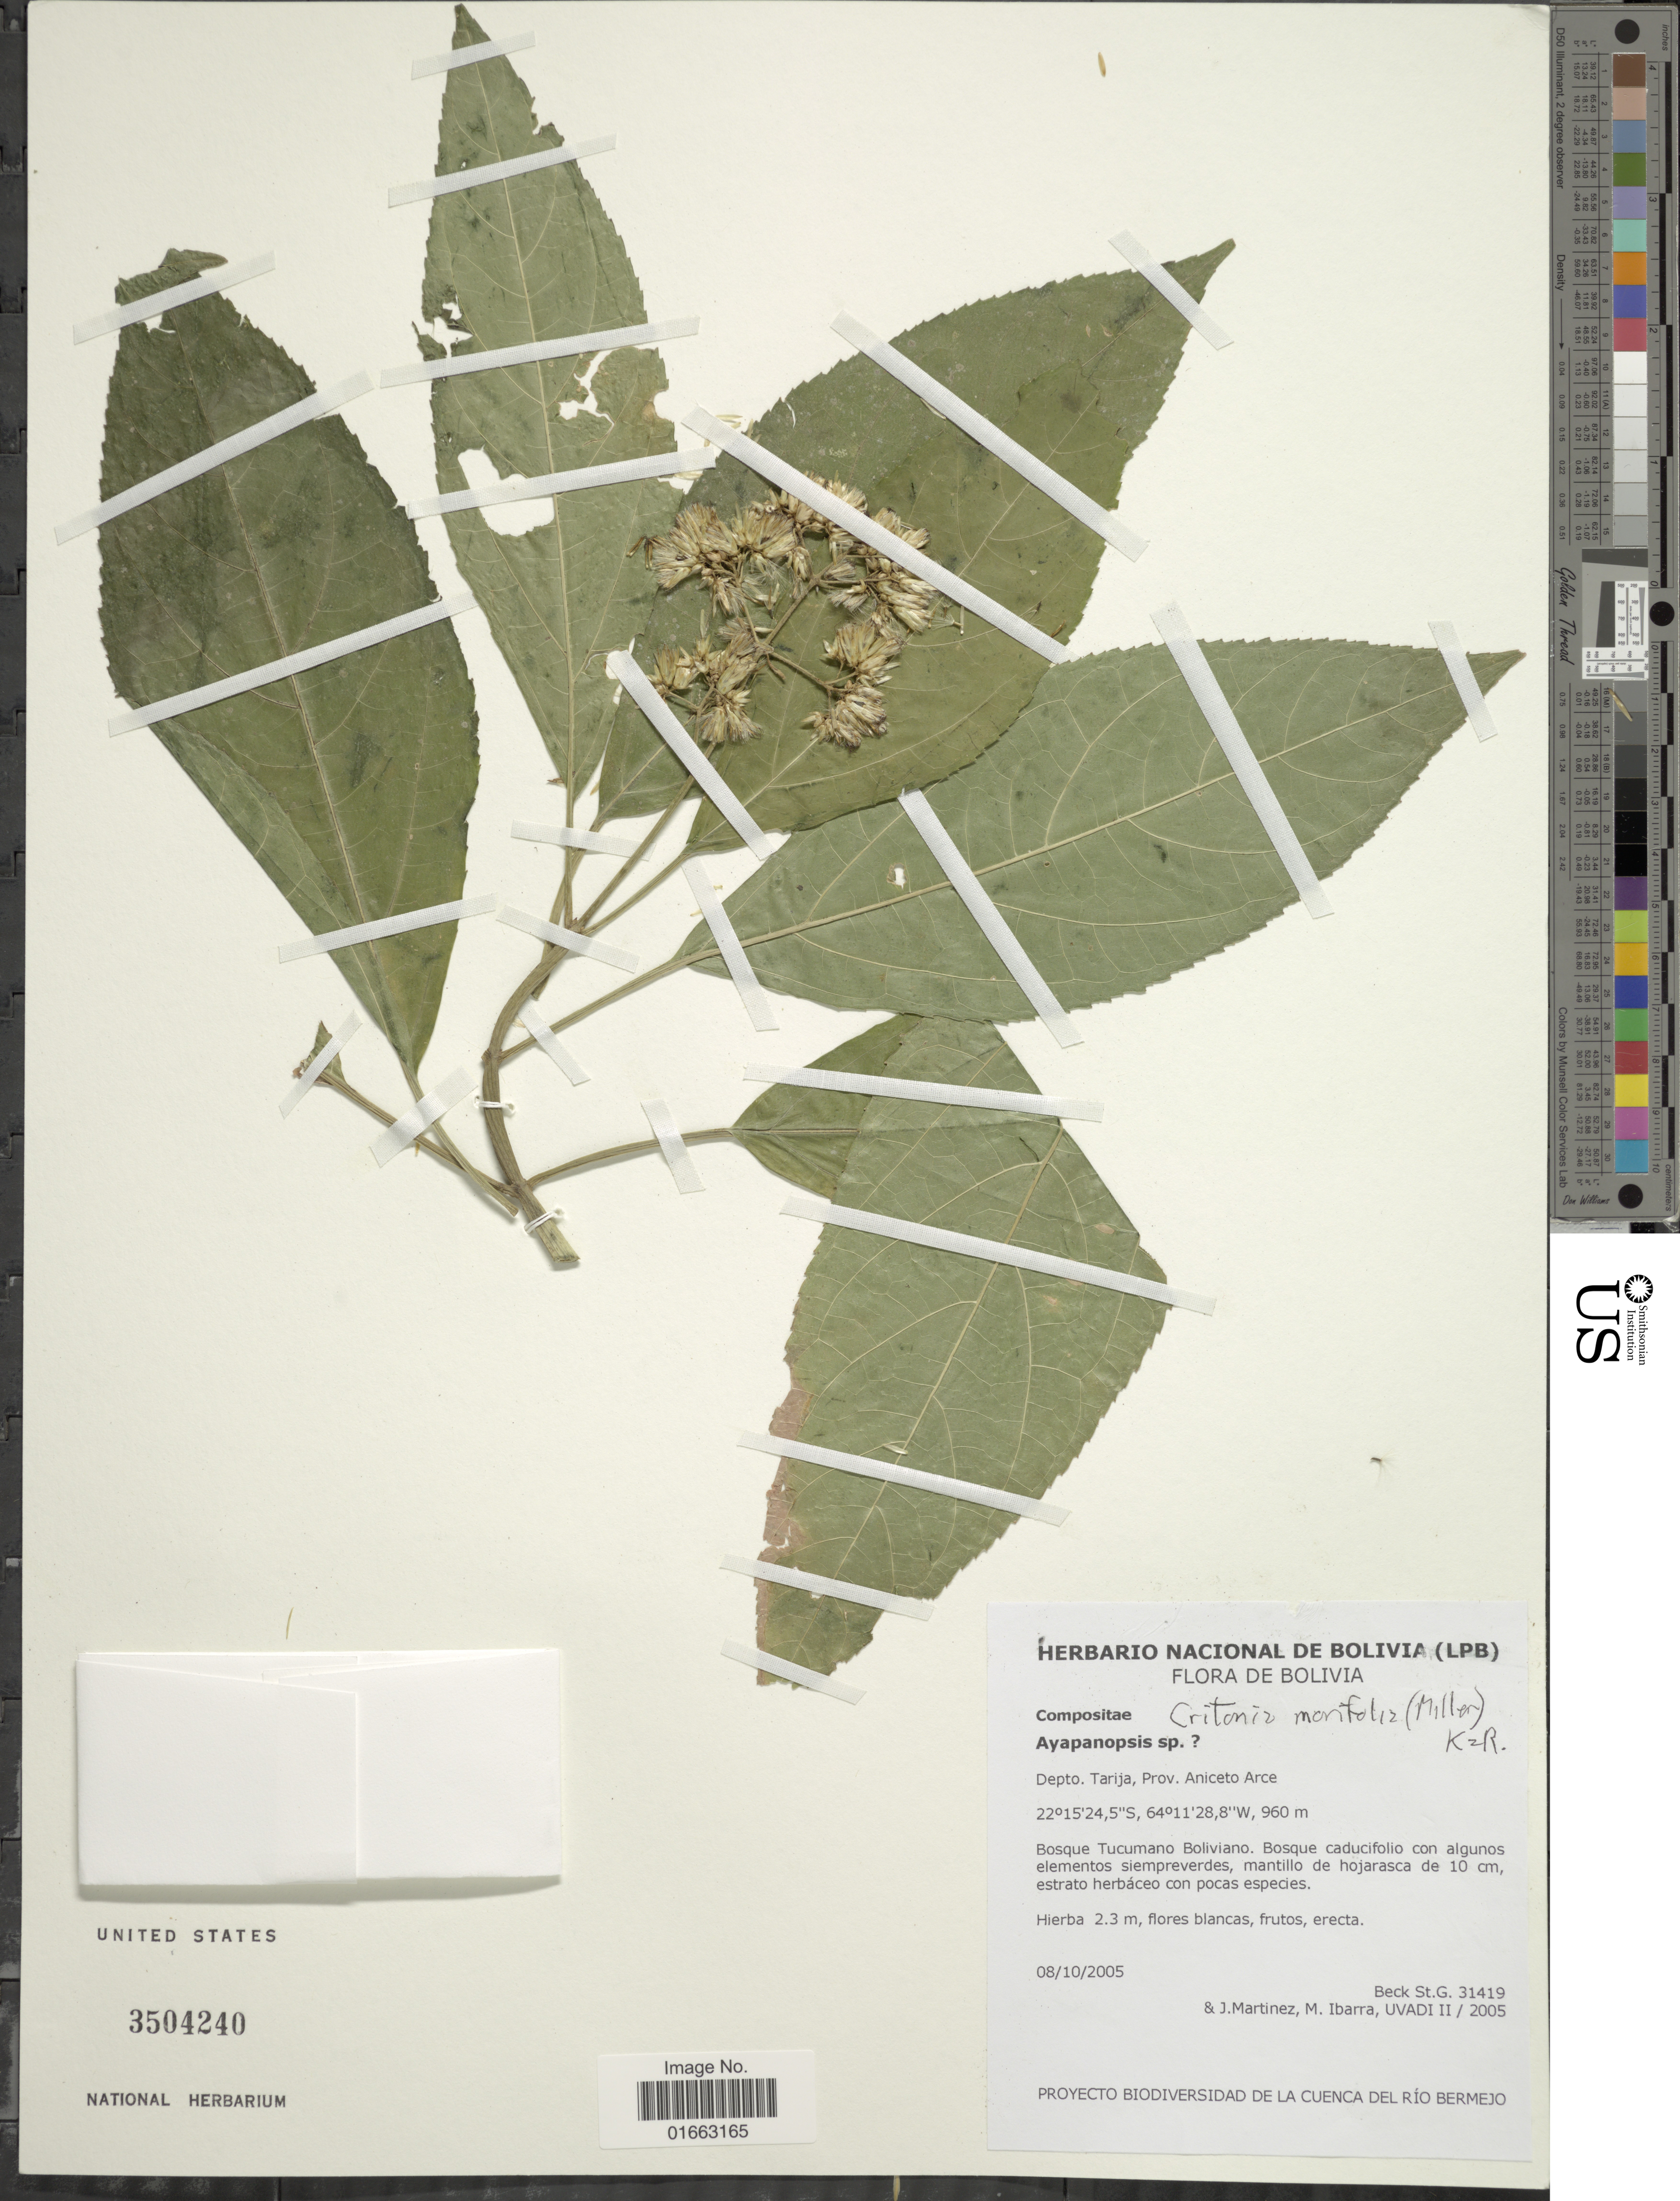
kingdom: Plantae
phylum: Tracheophyta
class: Magnoliopsida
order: Asterales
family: Asteraceae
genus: Critonia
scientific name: Critonia morifolia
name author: (Mill.) R.M. King & H. Rob.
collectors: S. G. Beck, J. Martinez & M. Ibarra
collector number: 31419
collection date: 2005-10-08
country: Bolivia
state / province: Tarija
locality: Aniceto Arce, Bosque Tucuman Boliviano, bosque caducifolio con algunos elementos siempreverdes, mantillo de hojarsca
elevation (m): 960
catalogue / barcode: US 3504240